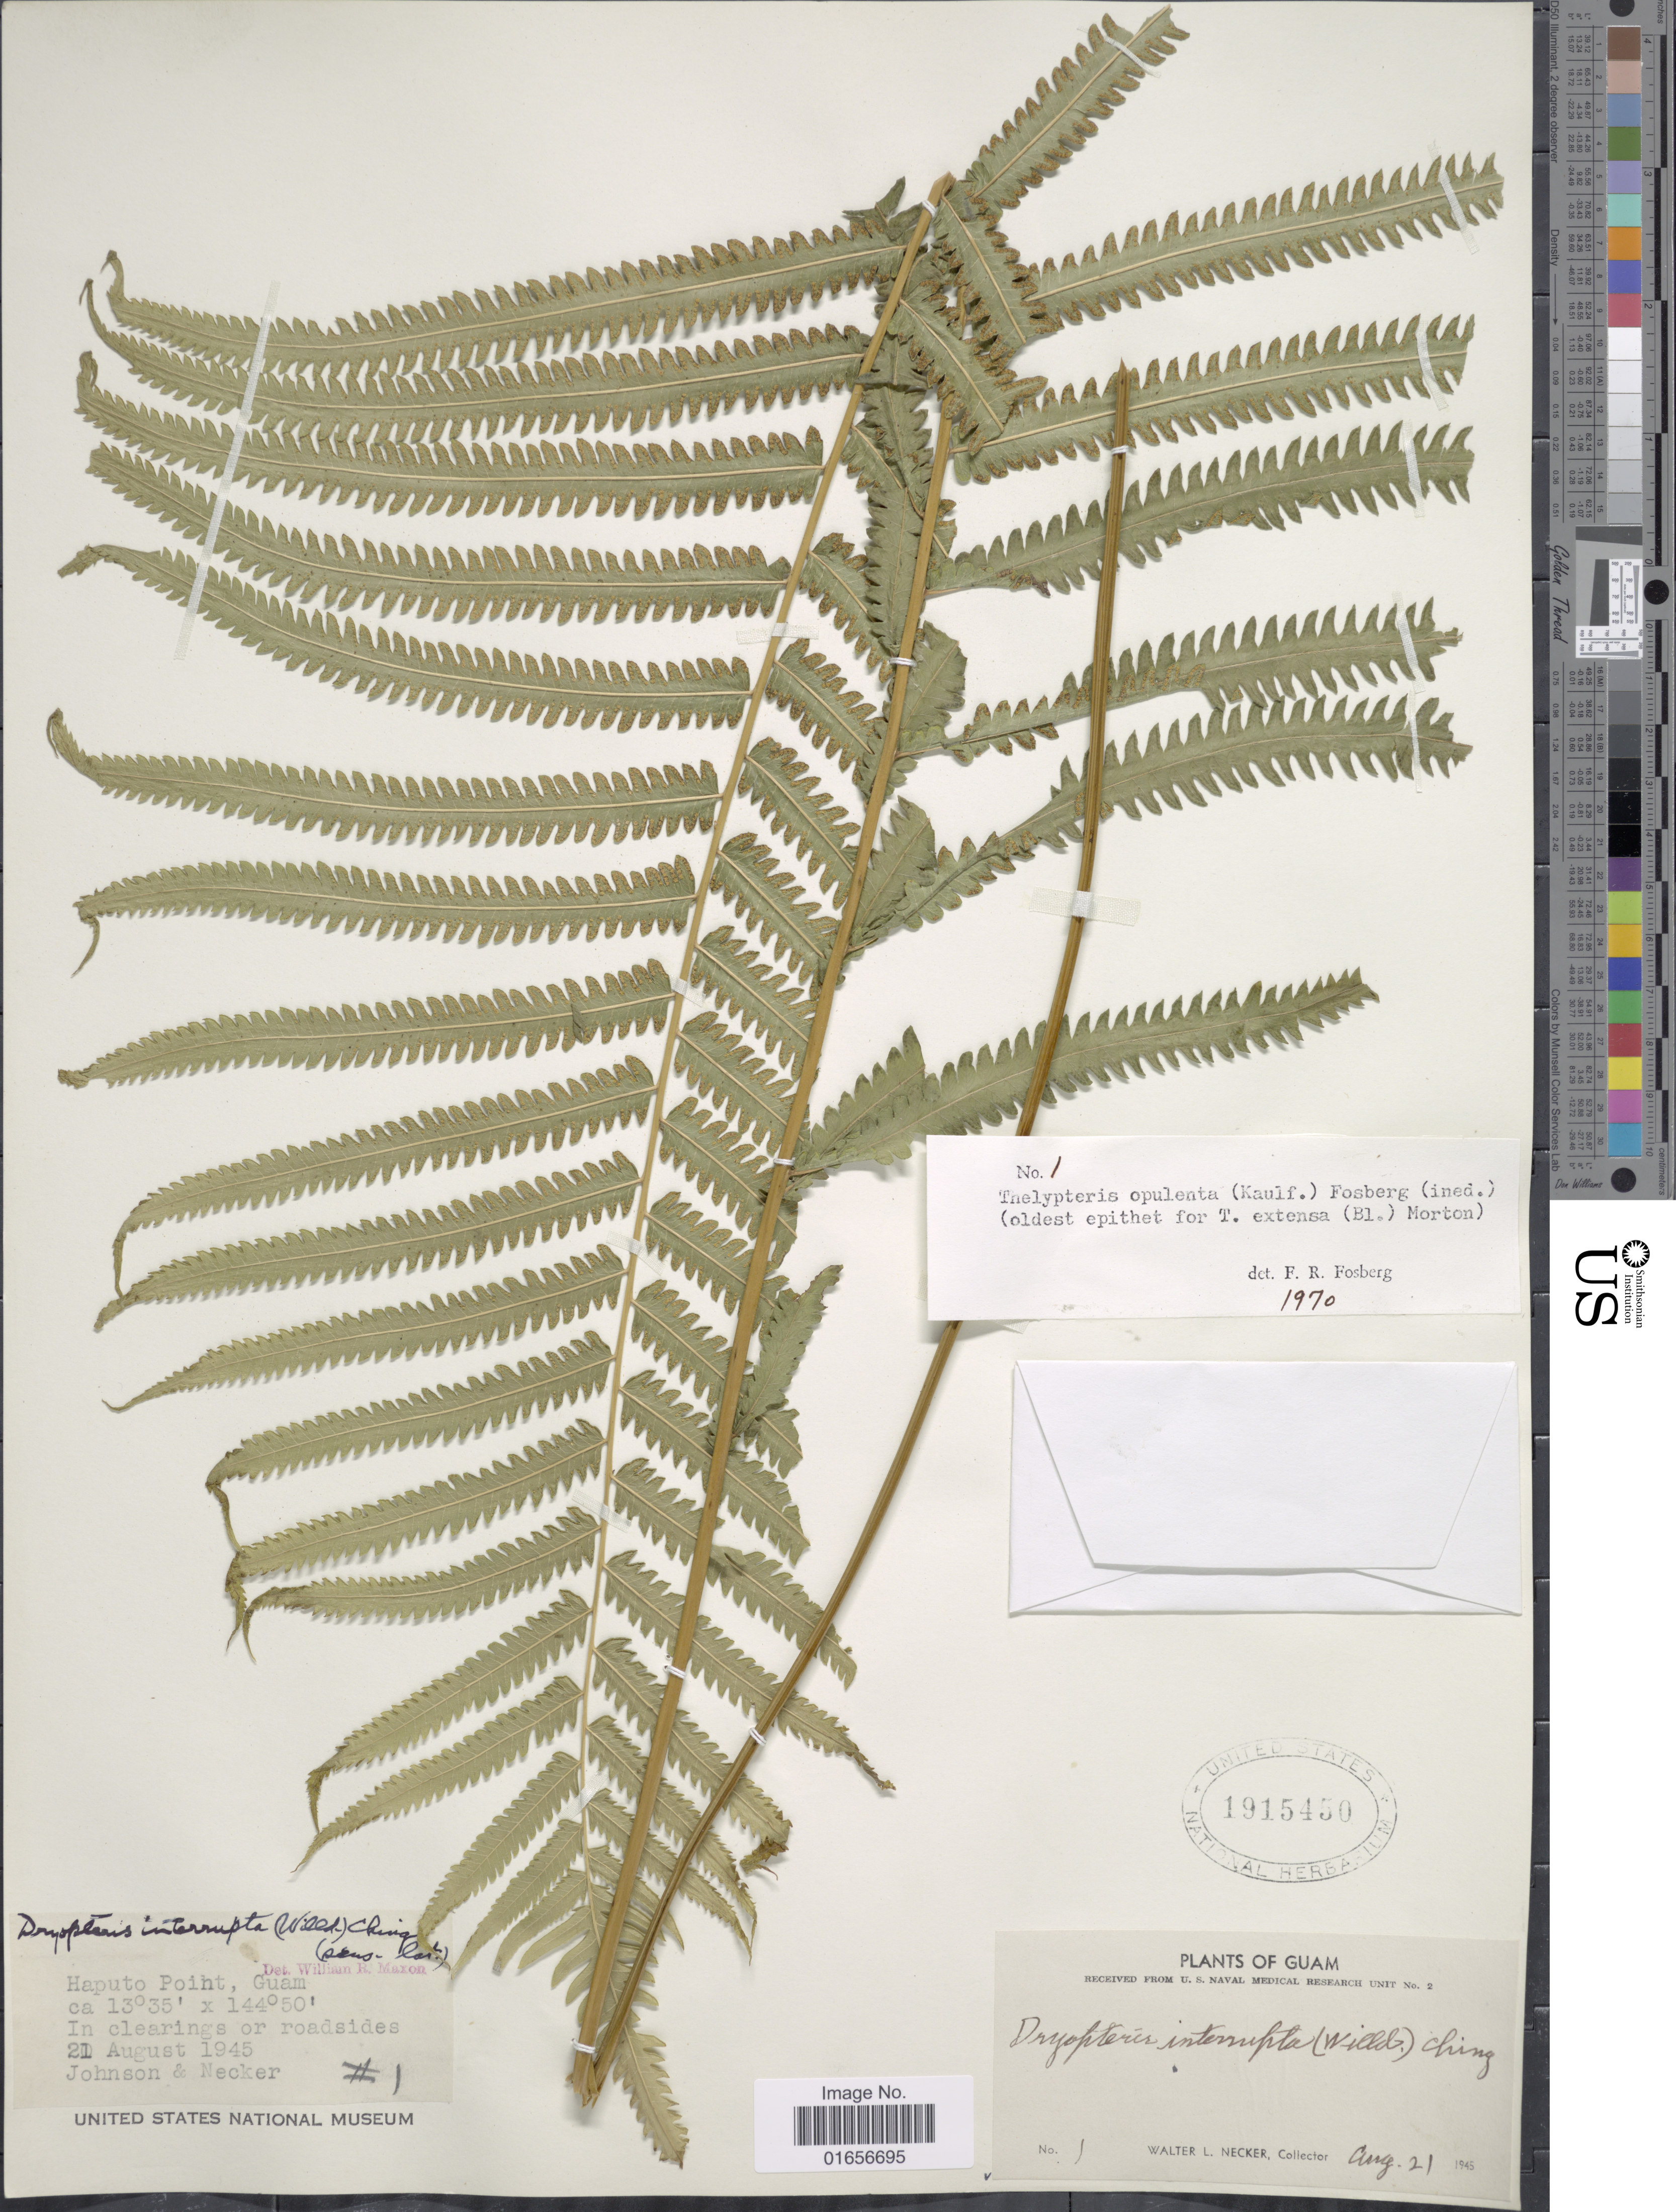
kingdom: Plantae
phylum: Tracheophyta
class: Polypodiopsida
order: Polypodiales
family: Thelypteridaceae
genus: Amphineuron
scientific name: Amphineuron opulentum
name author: (Kaulf.) Holttum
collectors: W. L. Necker & -- Johnson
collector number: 1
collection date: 1945-08-21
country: Guam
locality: Haputo Point, Guam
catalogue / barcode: US 1915450